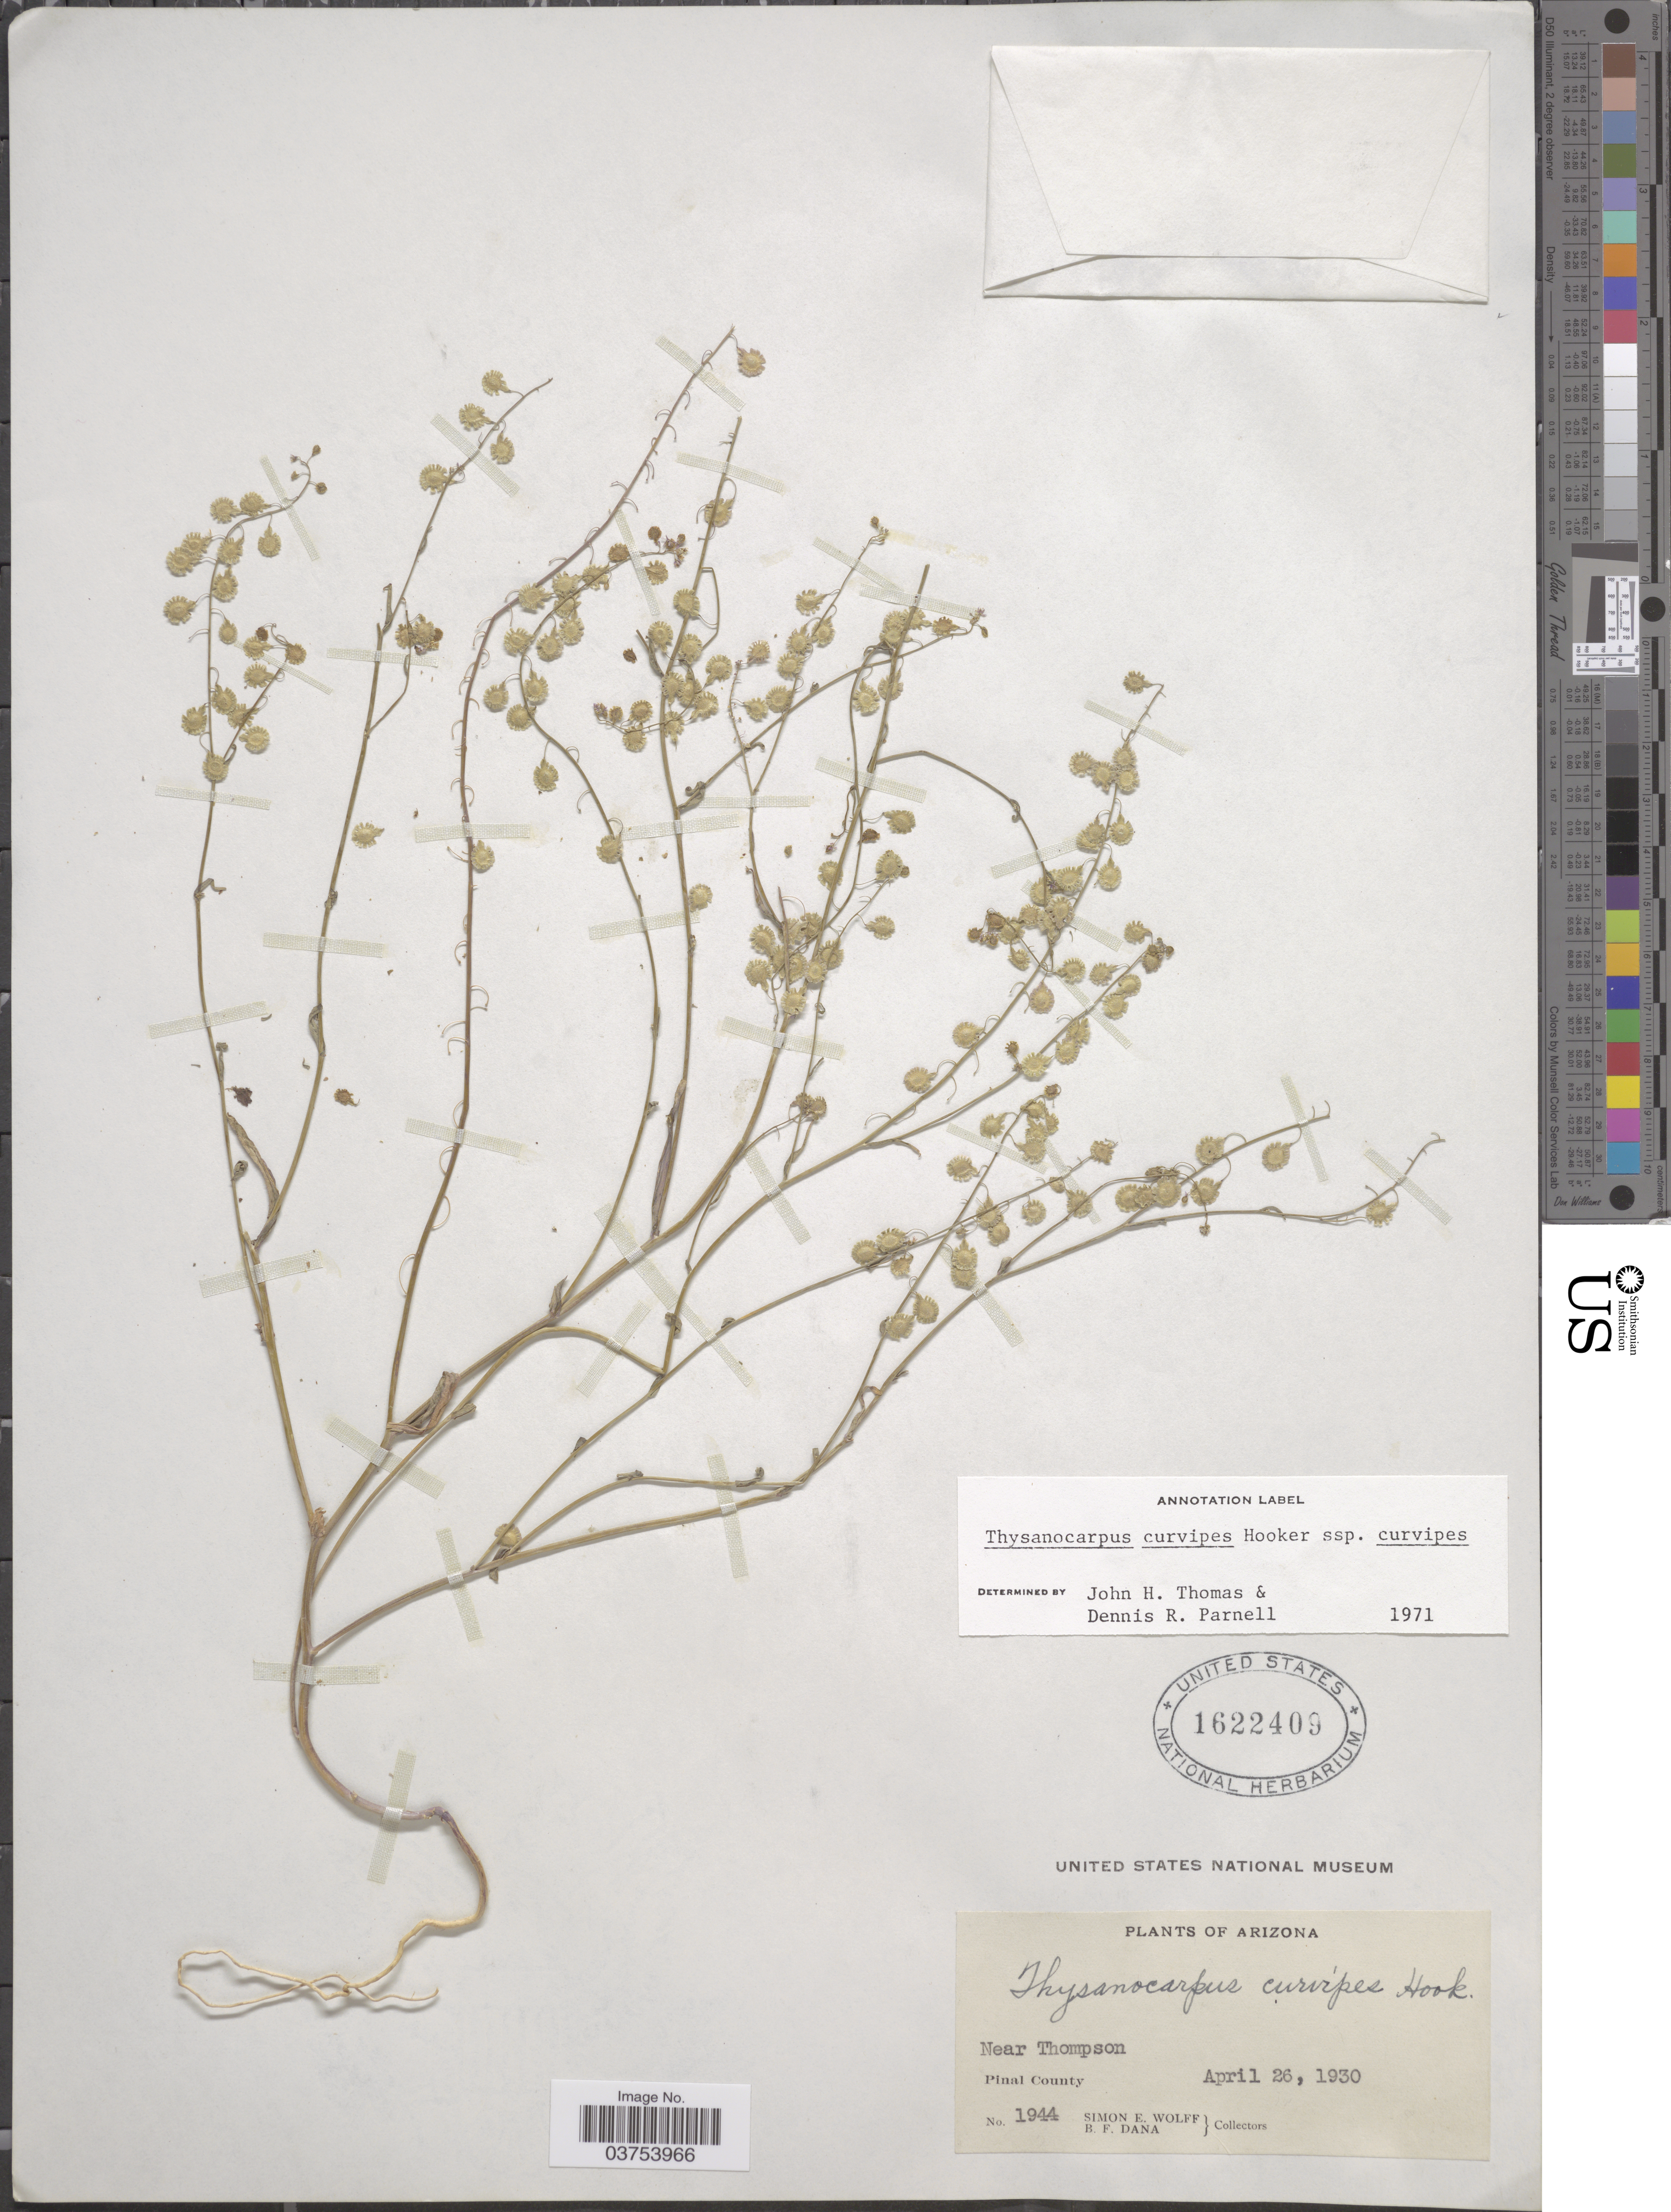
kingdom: Plantae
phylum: Tracheophyta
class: Magnoliopsida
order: Brassicales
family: Brassicaceae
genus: Thysanocarpus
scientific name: Thysanocarpus curvipes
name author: Hook.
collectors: S. E. Wolff & B. Dana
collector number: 1944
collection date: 1930-04-26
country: United States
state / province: Arizona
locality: Near Thompson. Pinal County.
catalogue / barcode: US 1622409